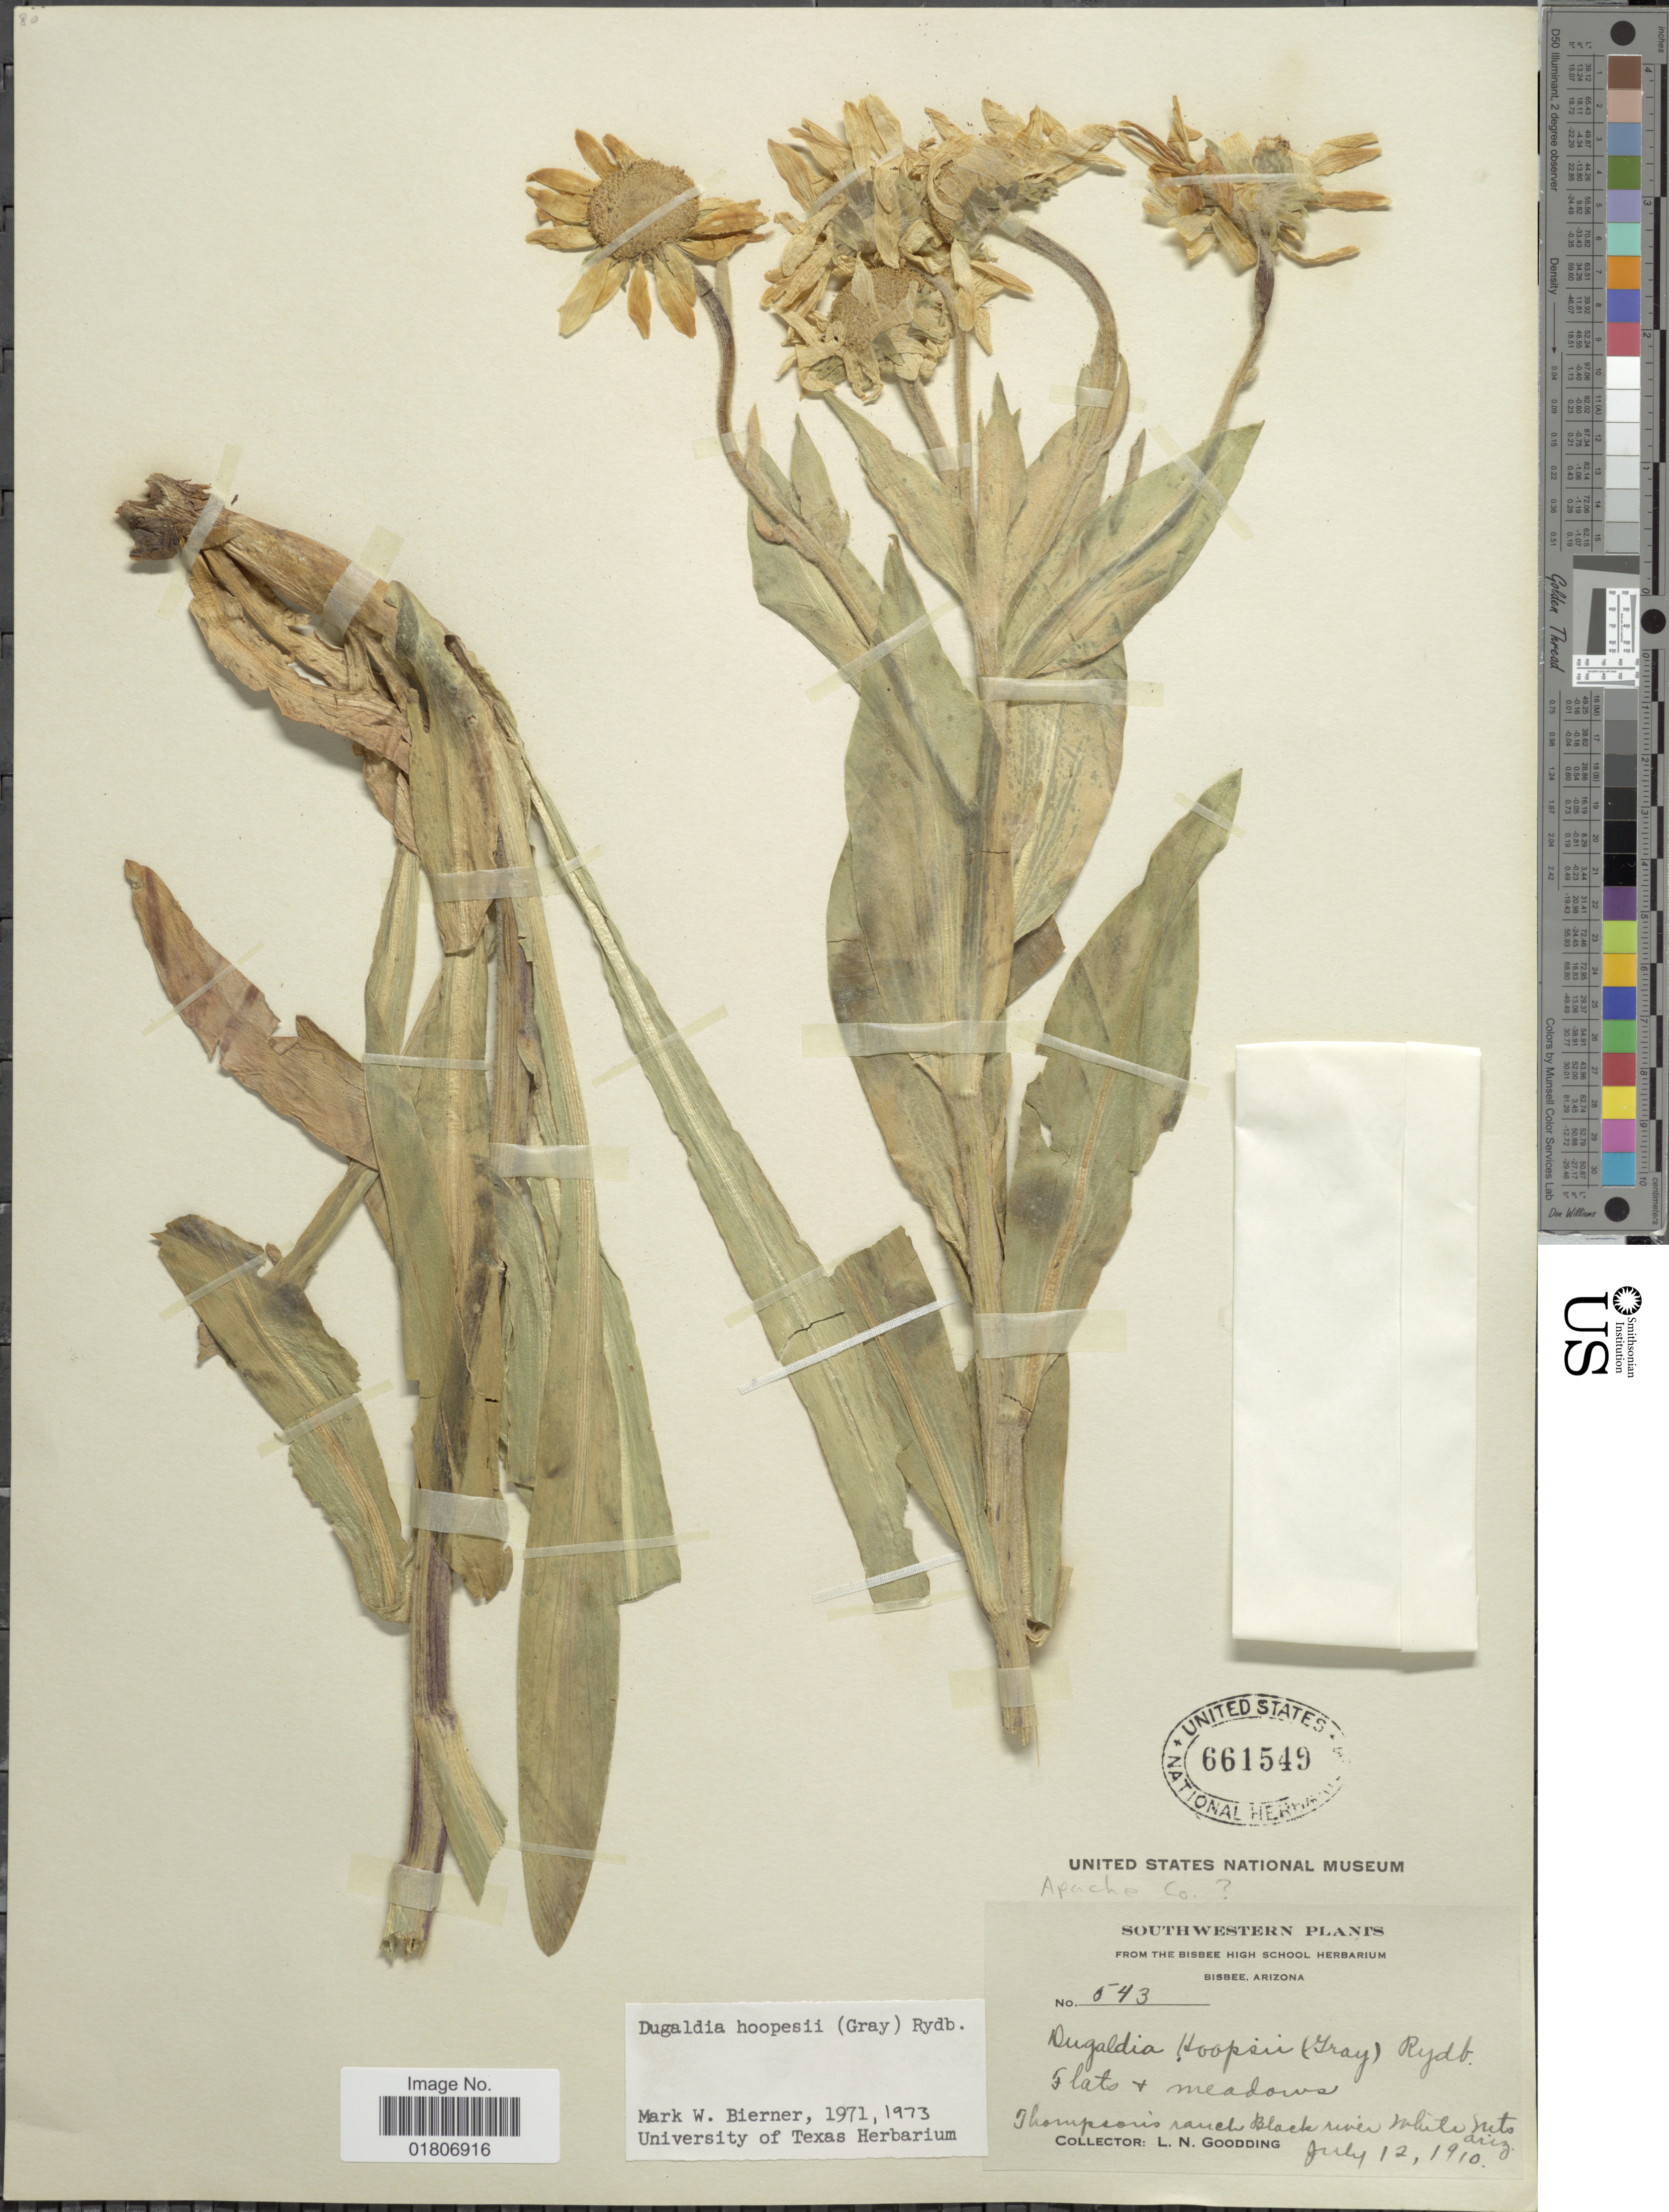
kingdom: Plantae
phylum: Tracheophyta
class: Magnoliopsida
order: Asterales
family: Asteraceae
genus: Dugaldia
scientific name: Dugaldia hoopesii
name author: (A. Gray) Rydb.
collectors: L. N. Goodding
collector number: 543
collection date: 1910-07-12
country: United States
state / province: Arizona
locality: Southwestern. Thompson's ranch. Black river White Mts. Apache Co. [unsure placement]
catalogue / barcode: US 661549